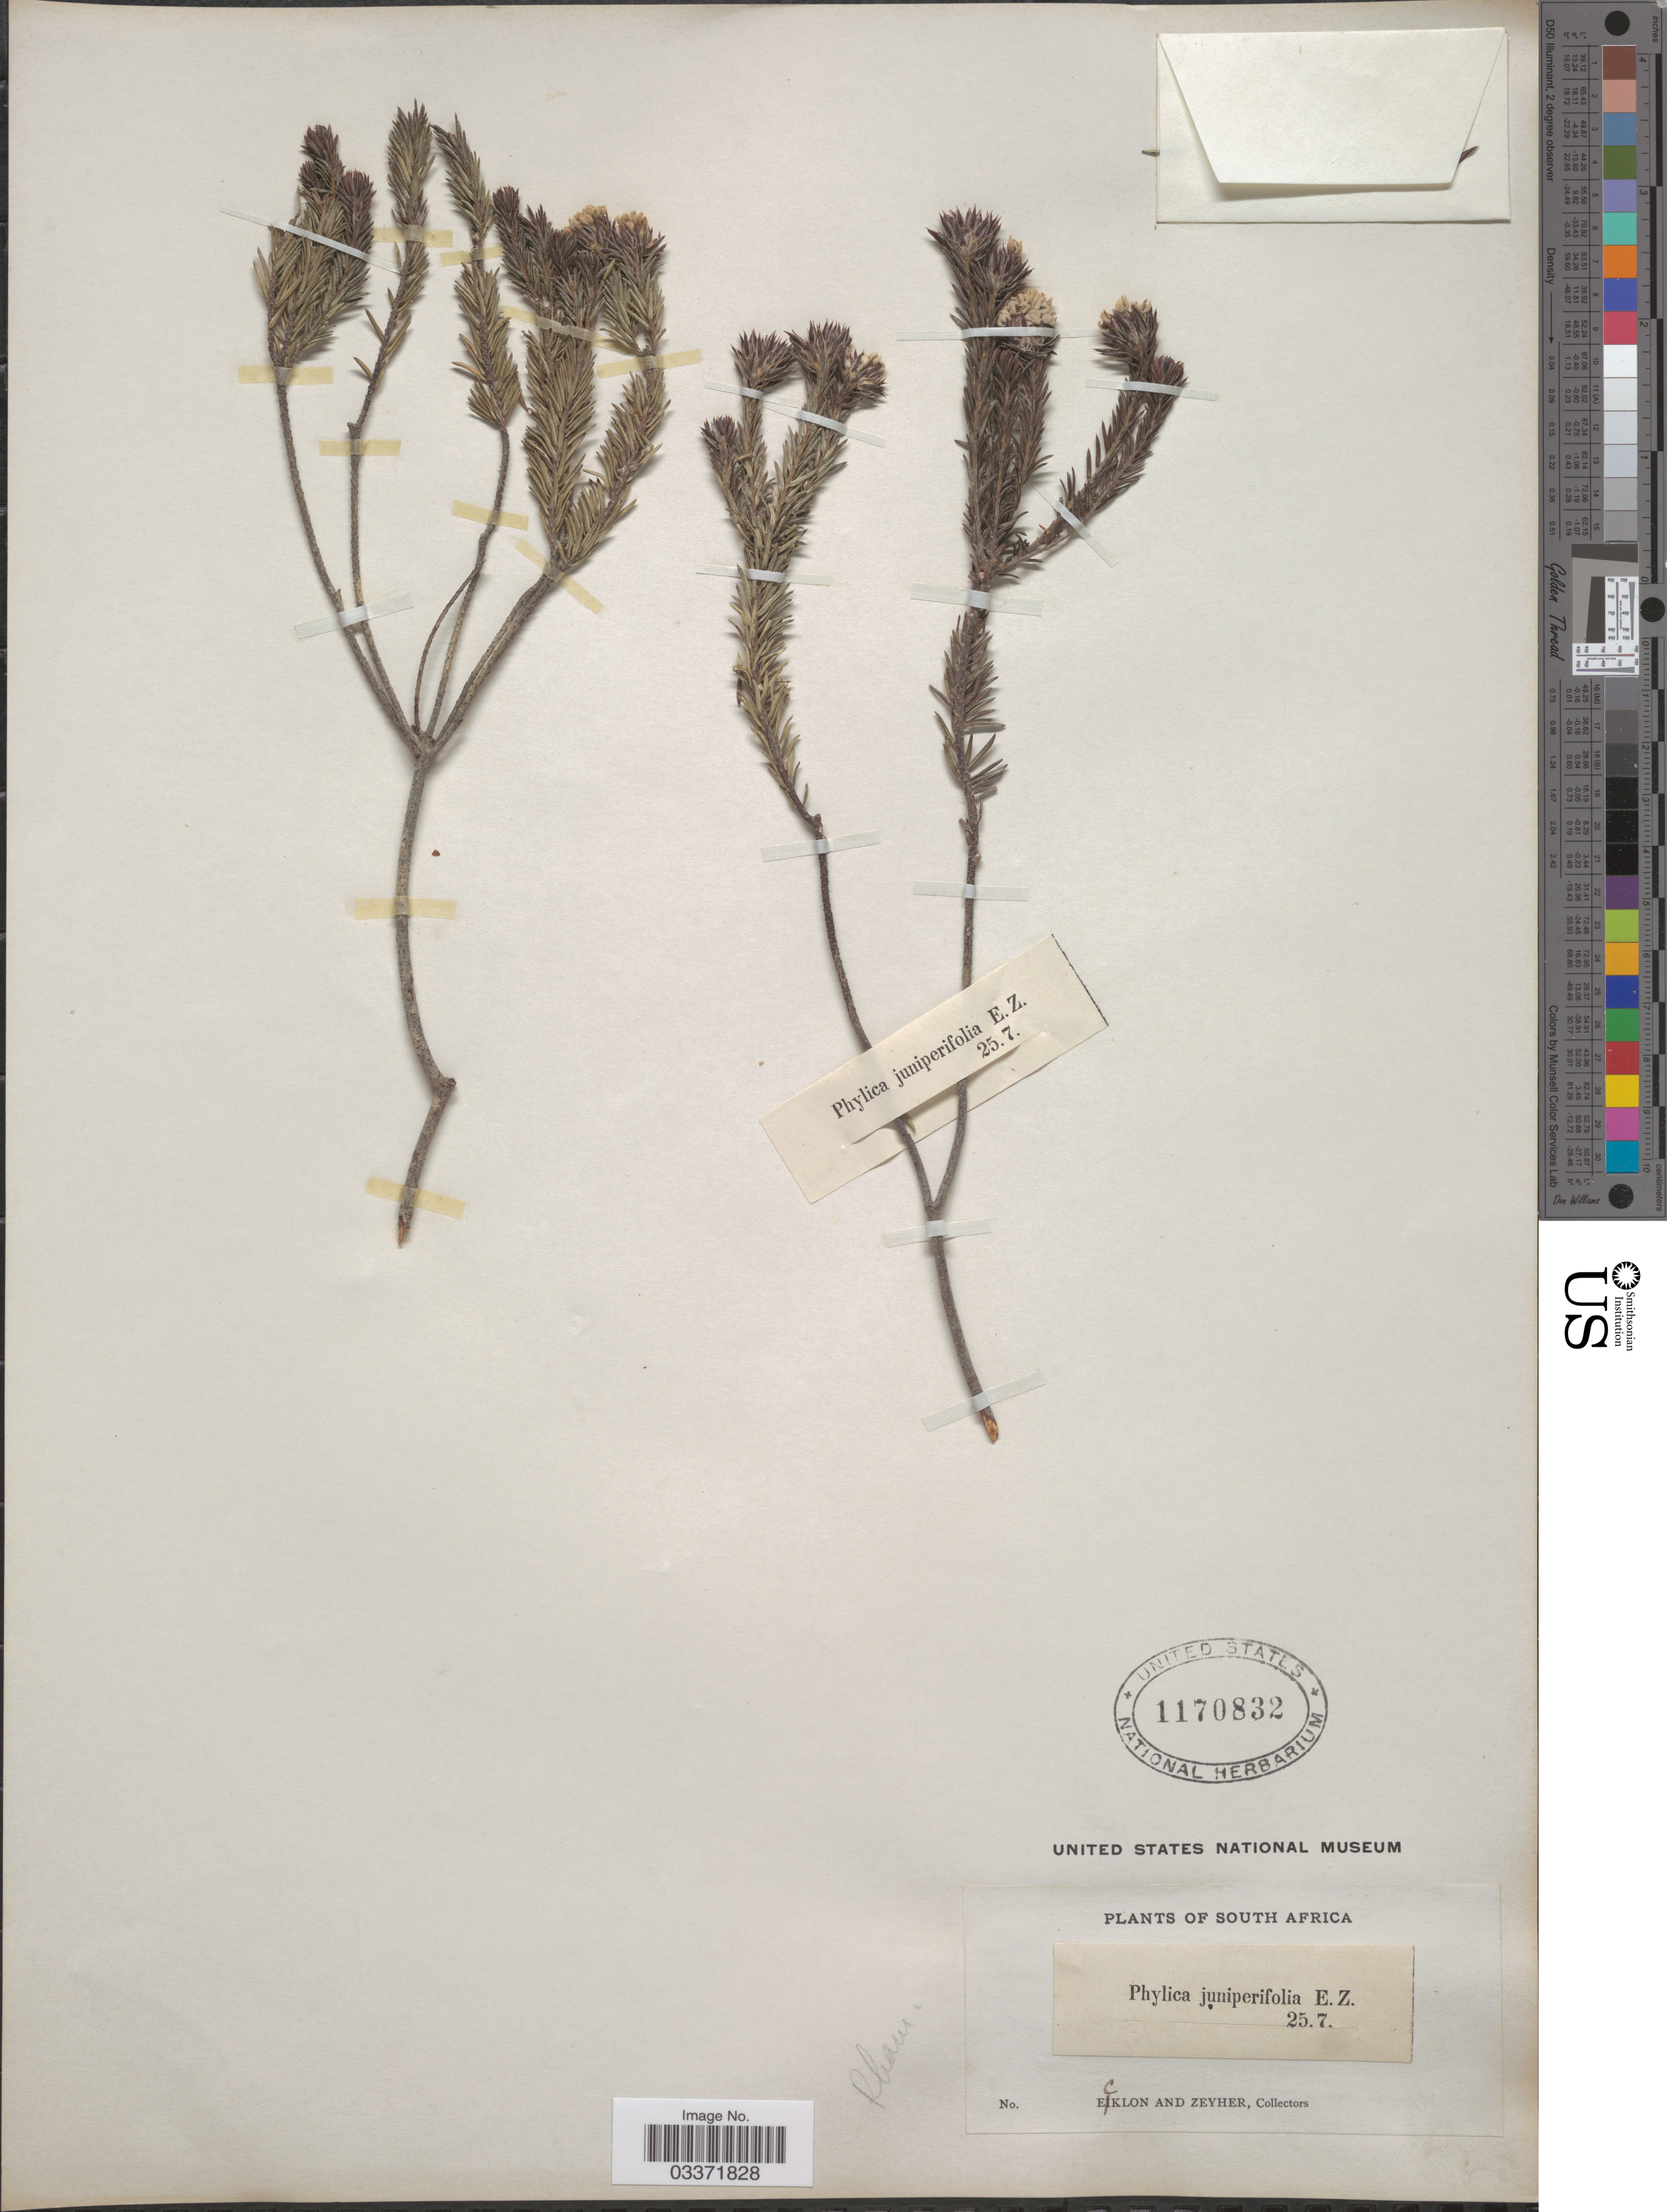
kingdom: Plantae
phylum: Tracheophyta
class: Magnoliopsida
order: Rosales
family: Rhamnaceae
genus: Phylica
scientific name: Phylica juniperifolia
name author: Eckl. & Zeyh.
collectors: -. Ecklon & -. Zeyher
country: South Africa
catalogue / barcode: US 1170832